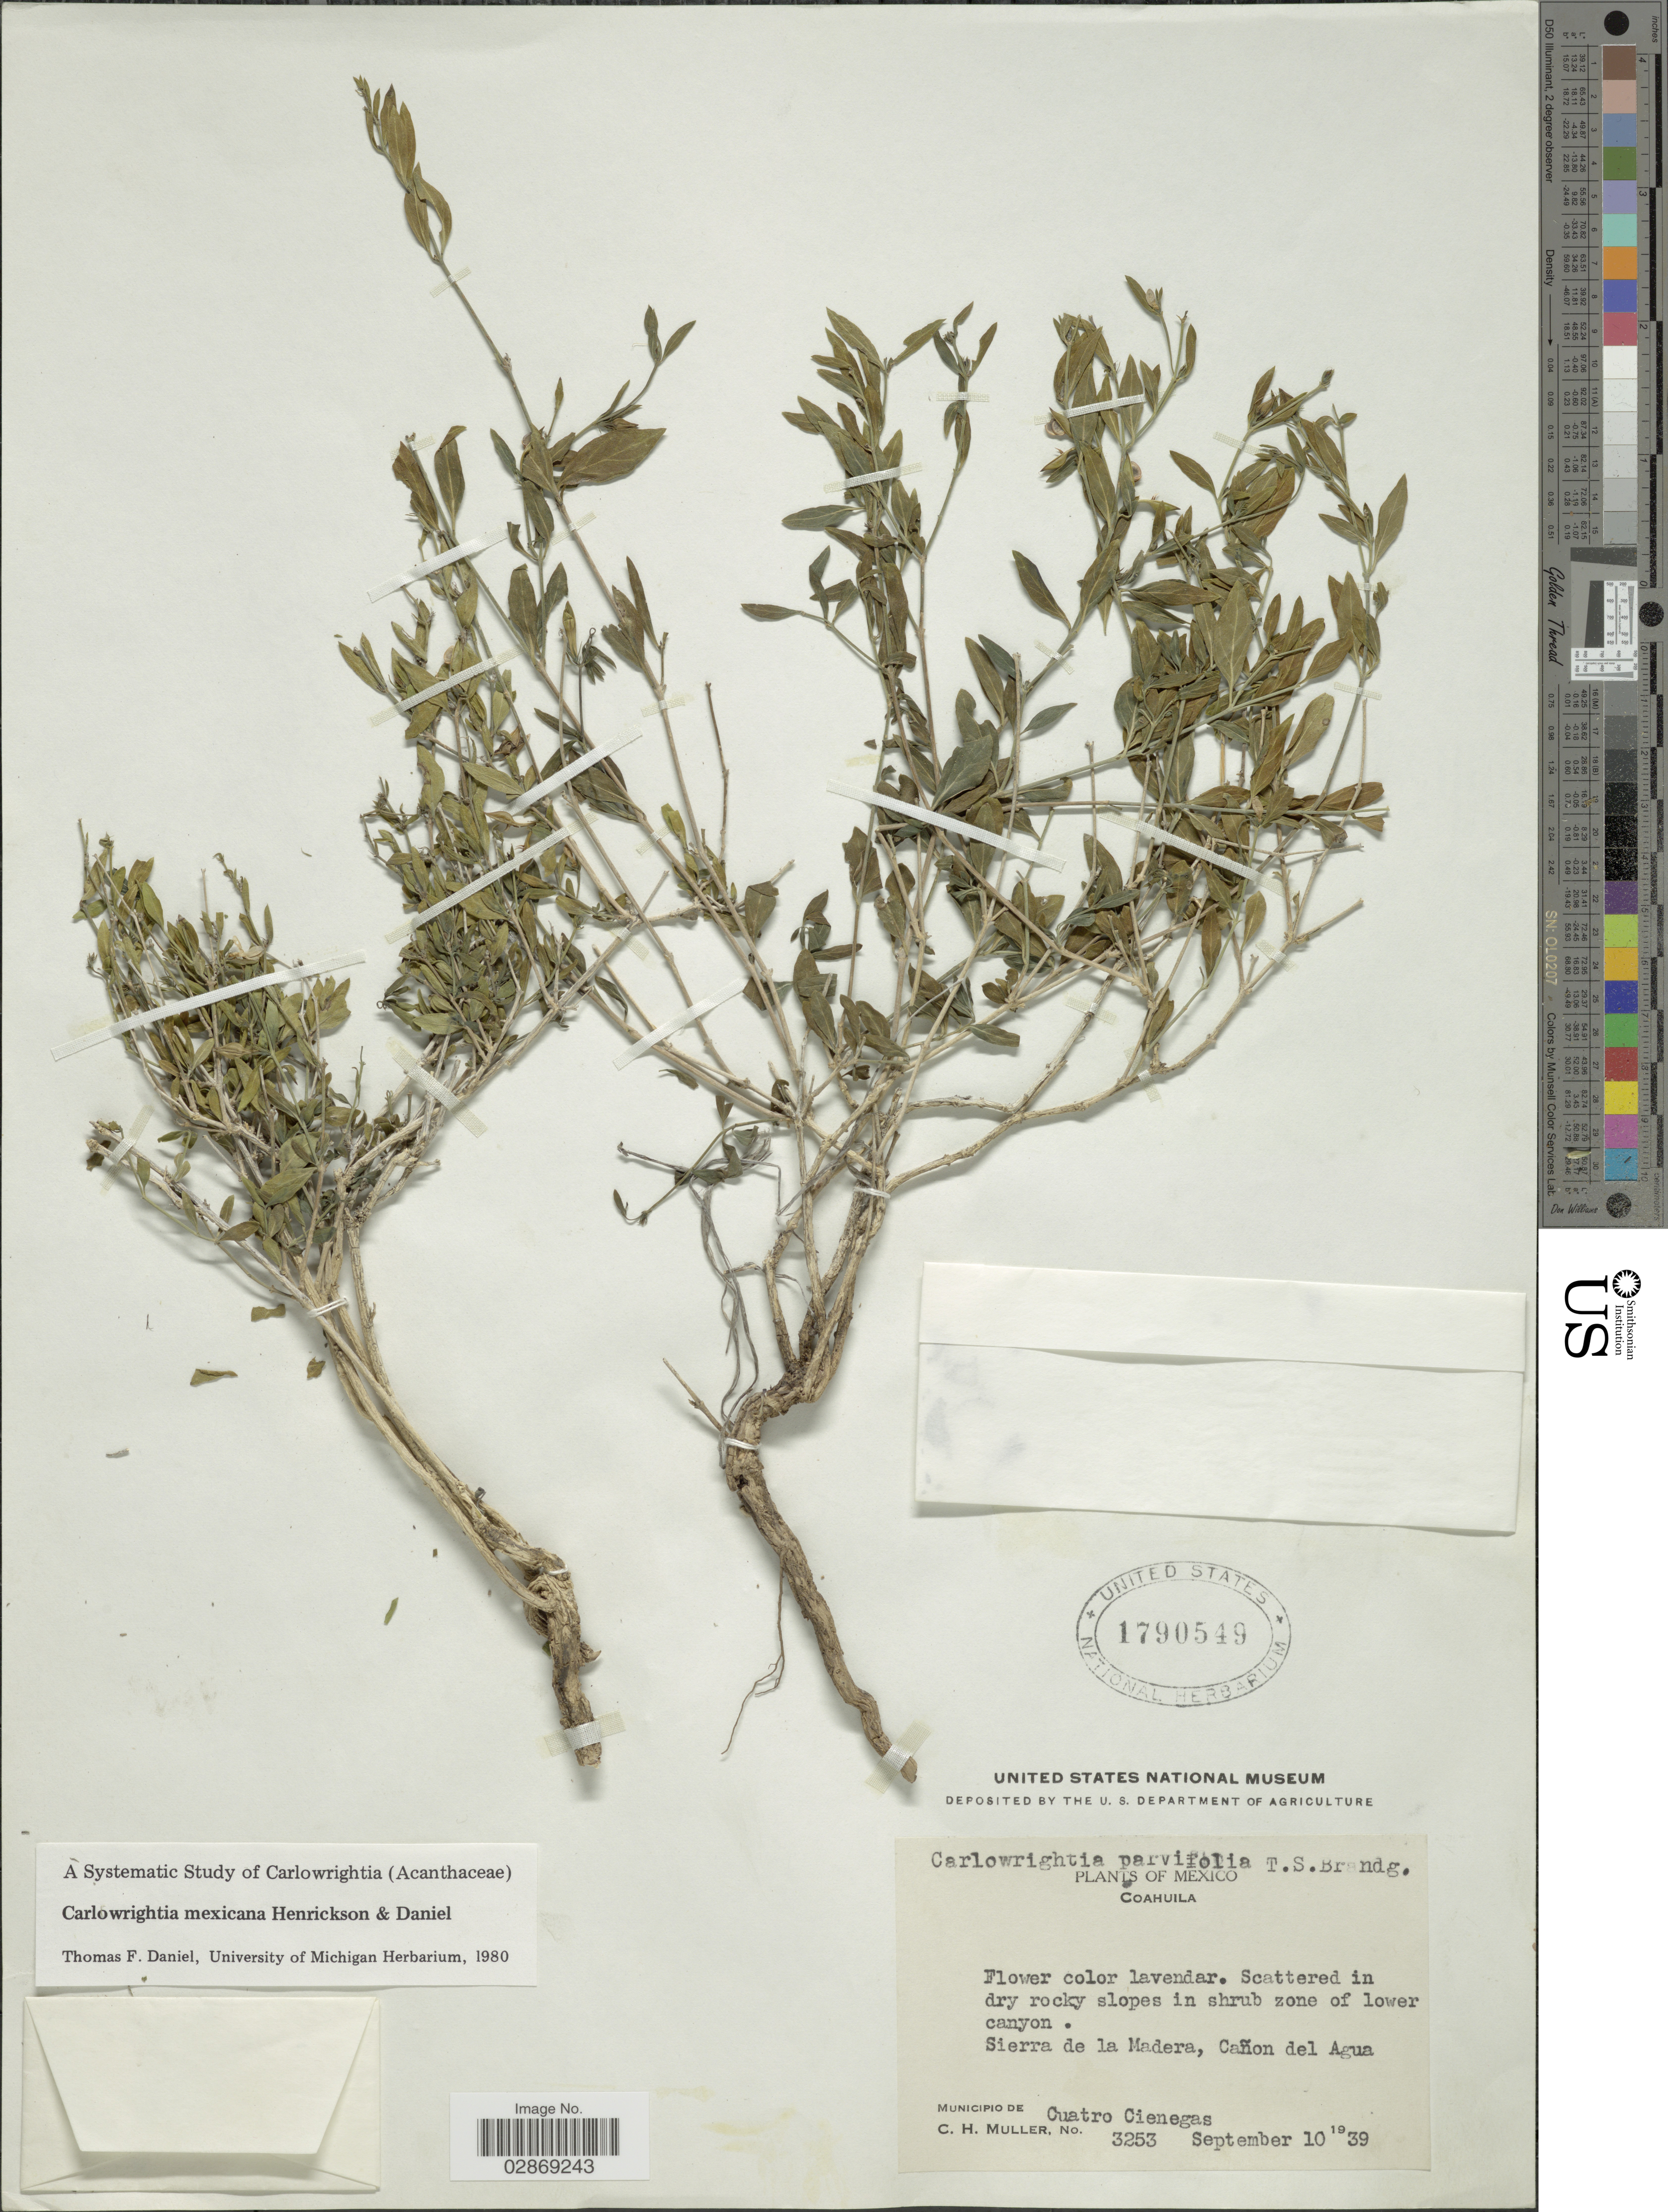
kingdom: Plantae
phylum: Tracheophyta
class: Magnoliopsida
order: Lamiales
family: Acanthaceae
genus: Carlowrightia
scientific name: Carlowrightia mexicana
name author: Henrickson & T.F. Daniel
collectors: C. H. Mueller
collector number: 3253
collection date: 1939-09-10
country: Mexico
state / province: Coahuila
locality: Sierra de la Madera, Cañon del Agua, Municipio de Cuatro Cienegas.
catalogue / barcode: US 1790549